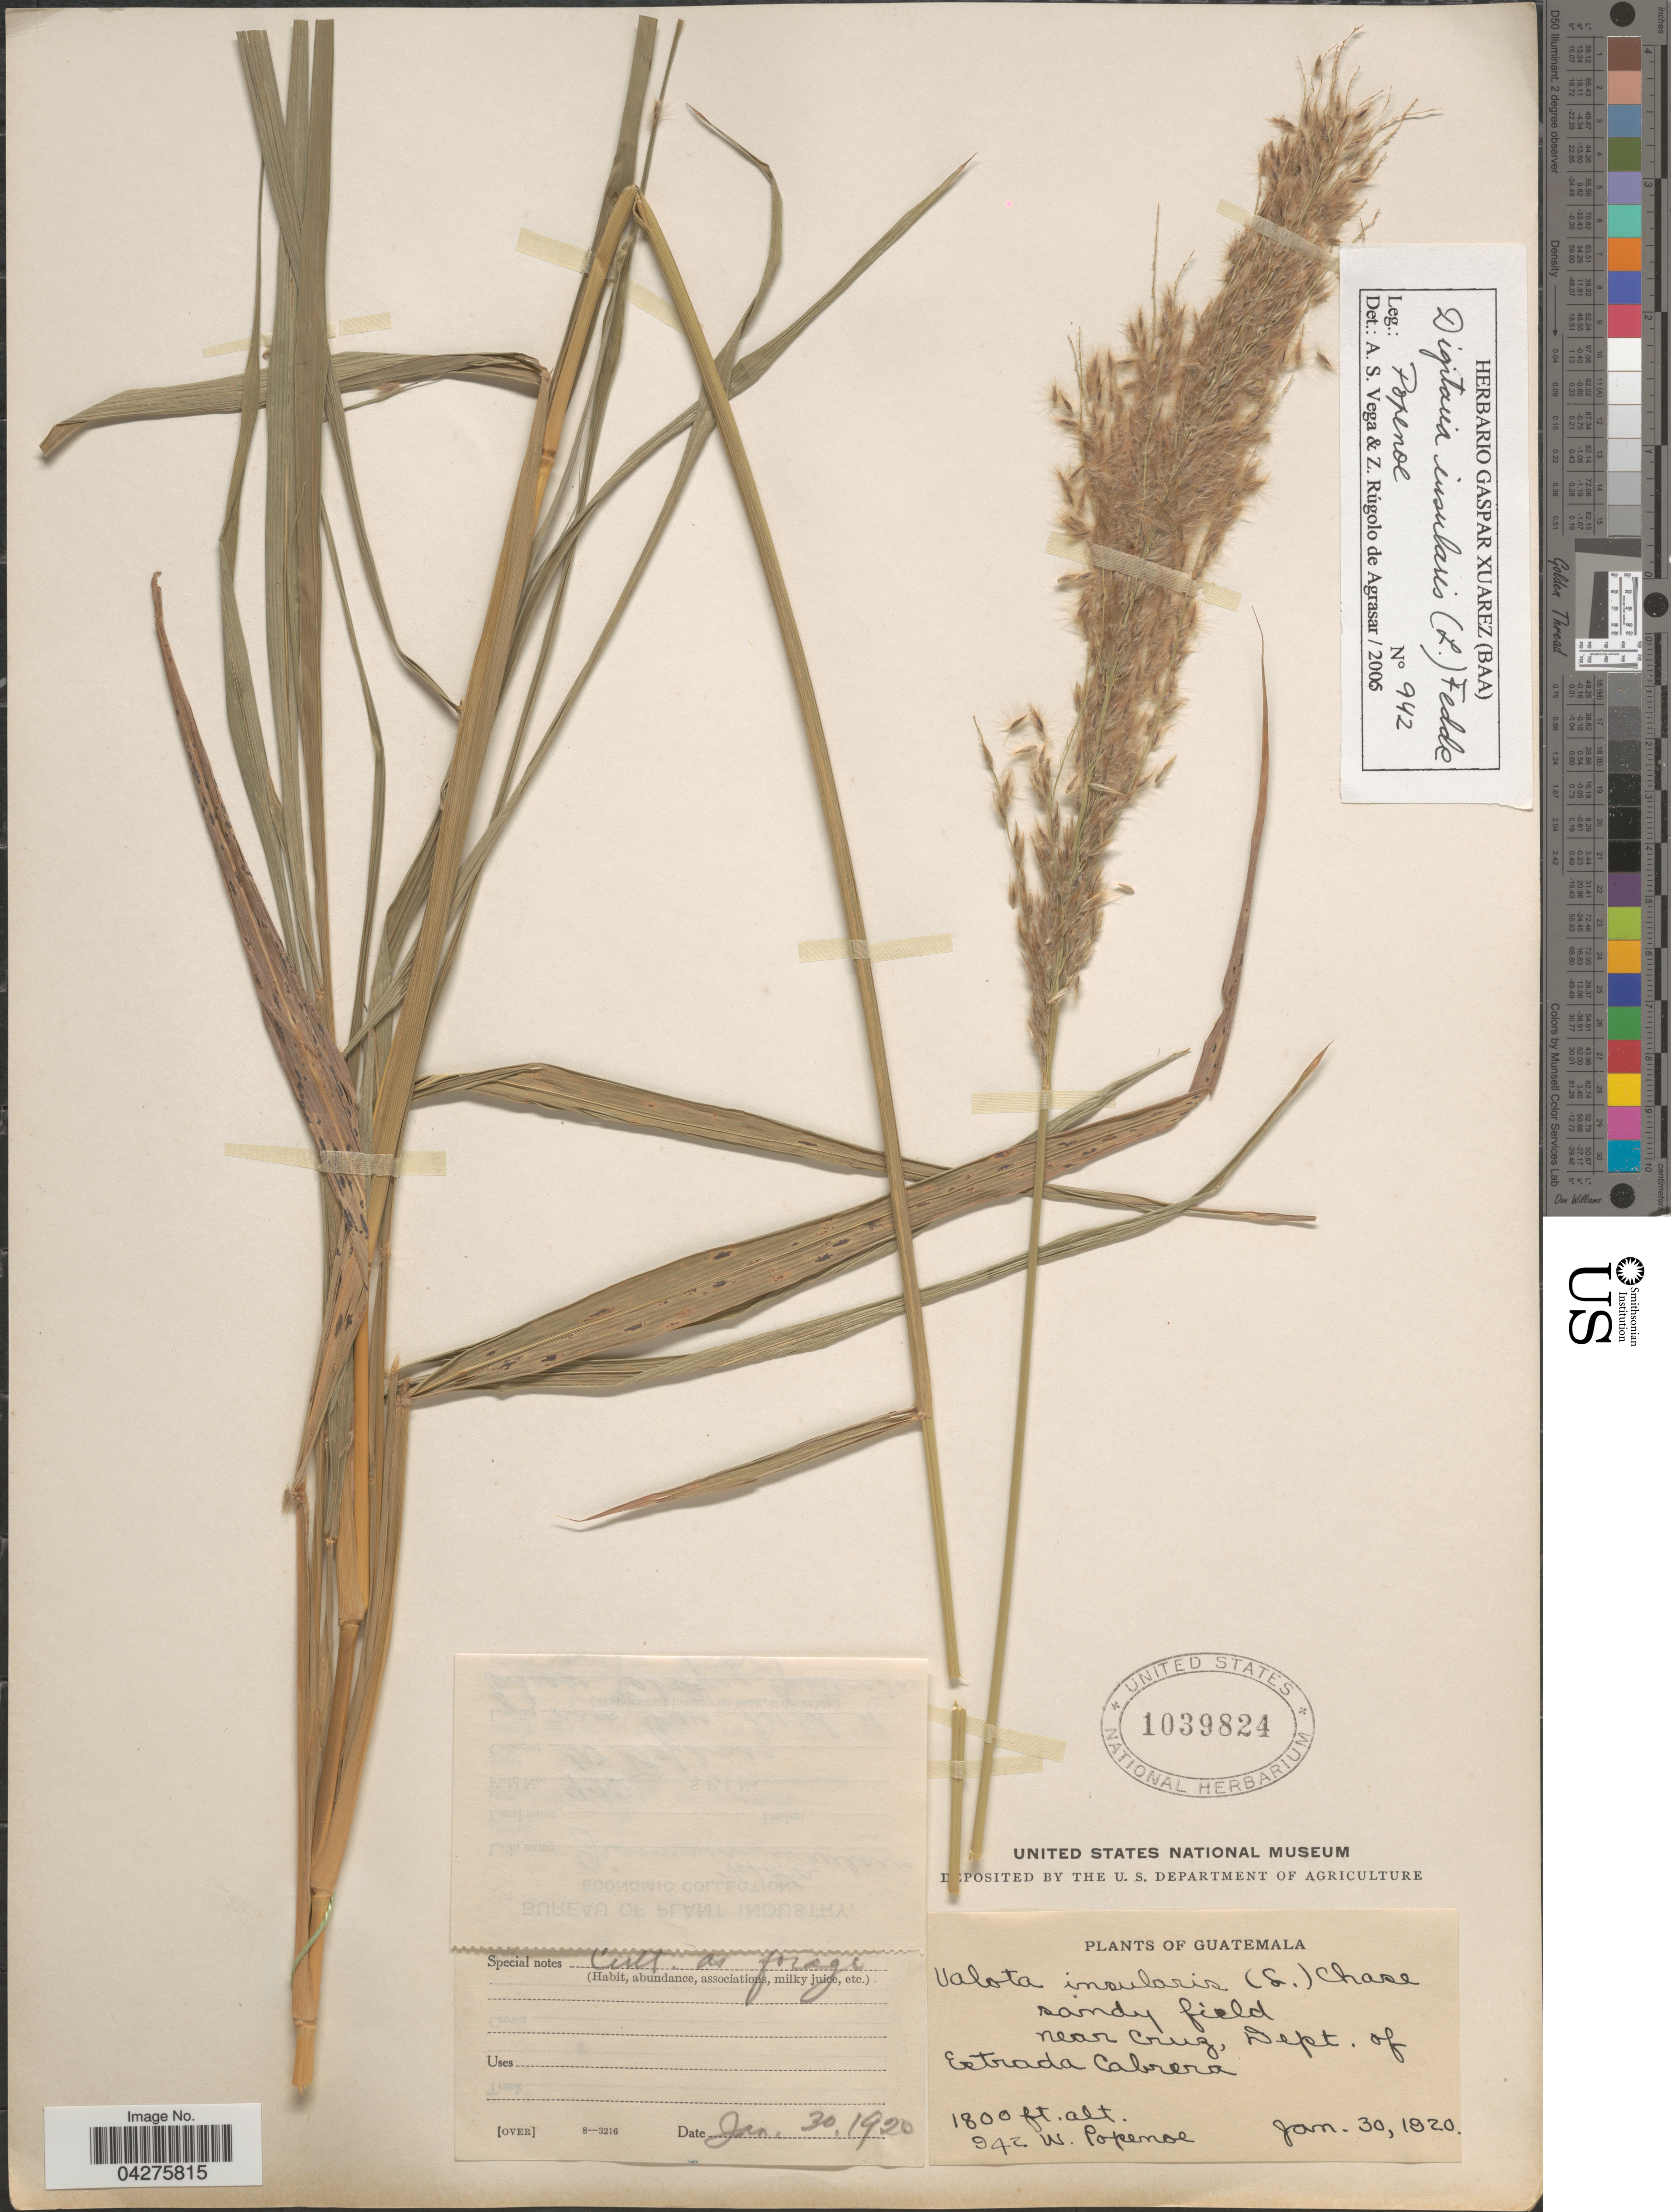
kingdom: Plantae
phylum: Tracheophyta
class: Liliopsida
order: Poales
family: Poaceae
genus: Digitaria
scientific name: Digitaria insularis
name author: (L.) Fedde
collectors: W. Popenoe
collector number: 942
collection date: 1920-01-30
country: Guatemala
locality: Near Cruz, Dept. of Estrada Cabrera.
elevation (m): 549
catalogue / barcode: US 1039824